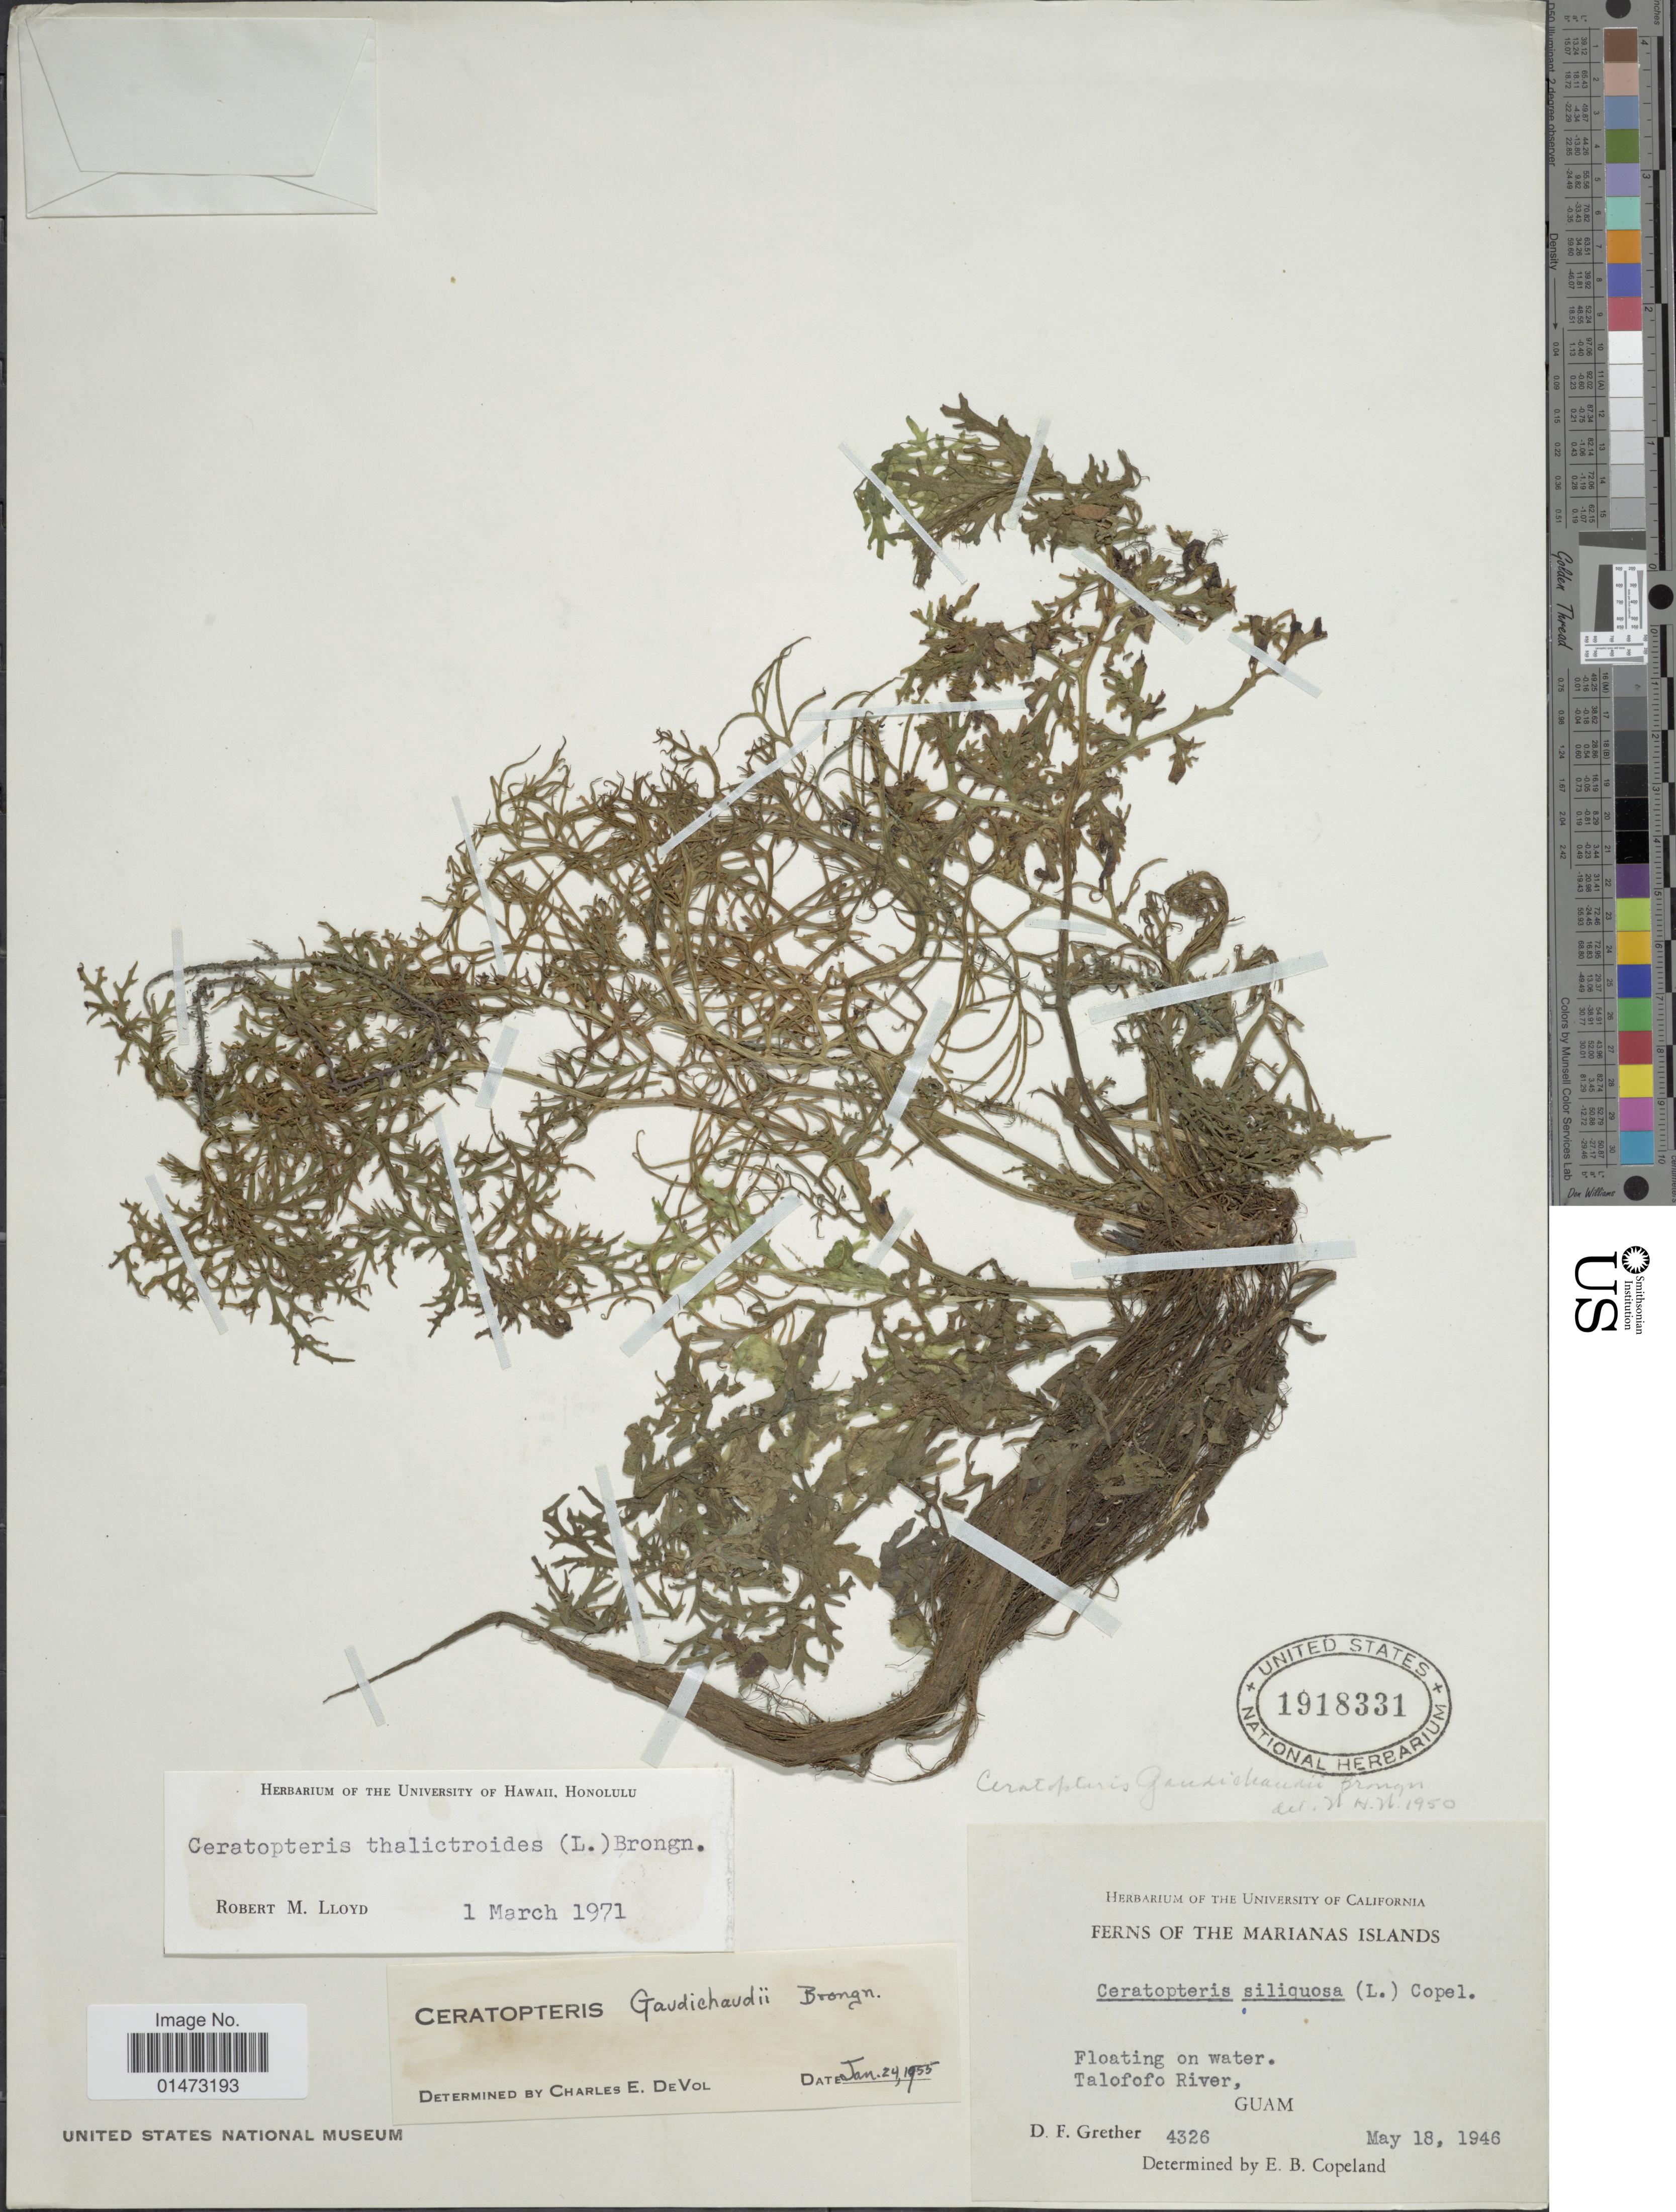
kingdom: Plantae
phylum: Tracheophyta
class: Polypodiopsida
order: Polypodiales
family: Pteridaceae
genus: Ceratopteris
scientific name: Ceratopteris gaudichaudii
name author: Brongn.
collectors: D. F. Grether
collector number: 4326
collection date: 1946-05-18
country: Guam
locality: Ferns of the Marianas Islands. Floating on water. Talofofo River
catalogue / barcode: US 1918331